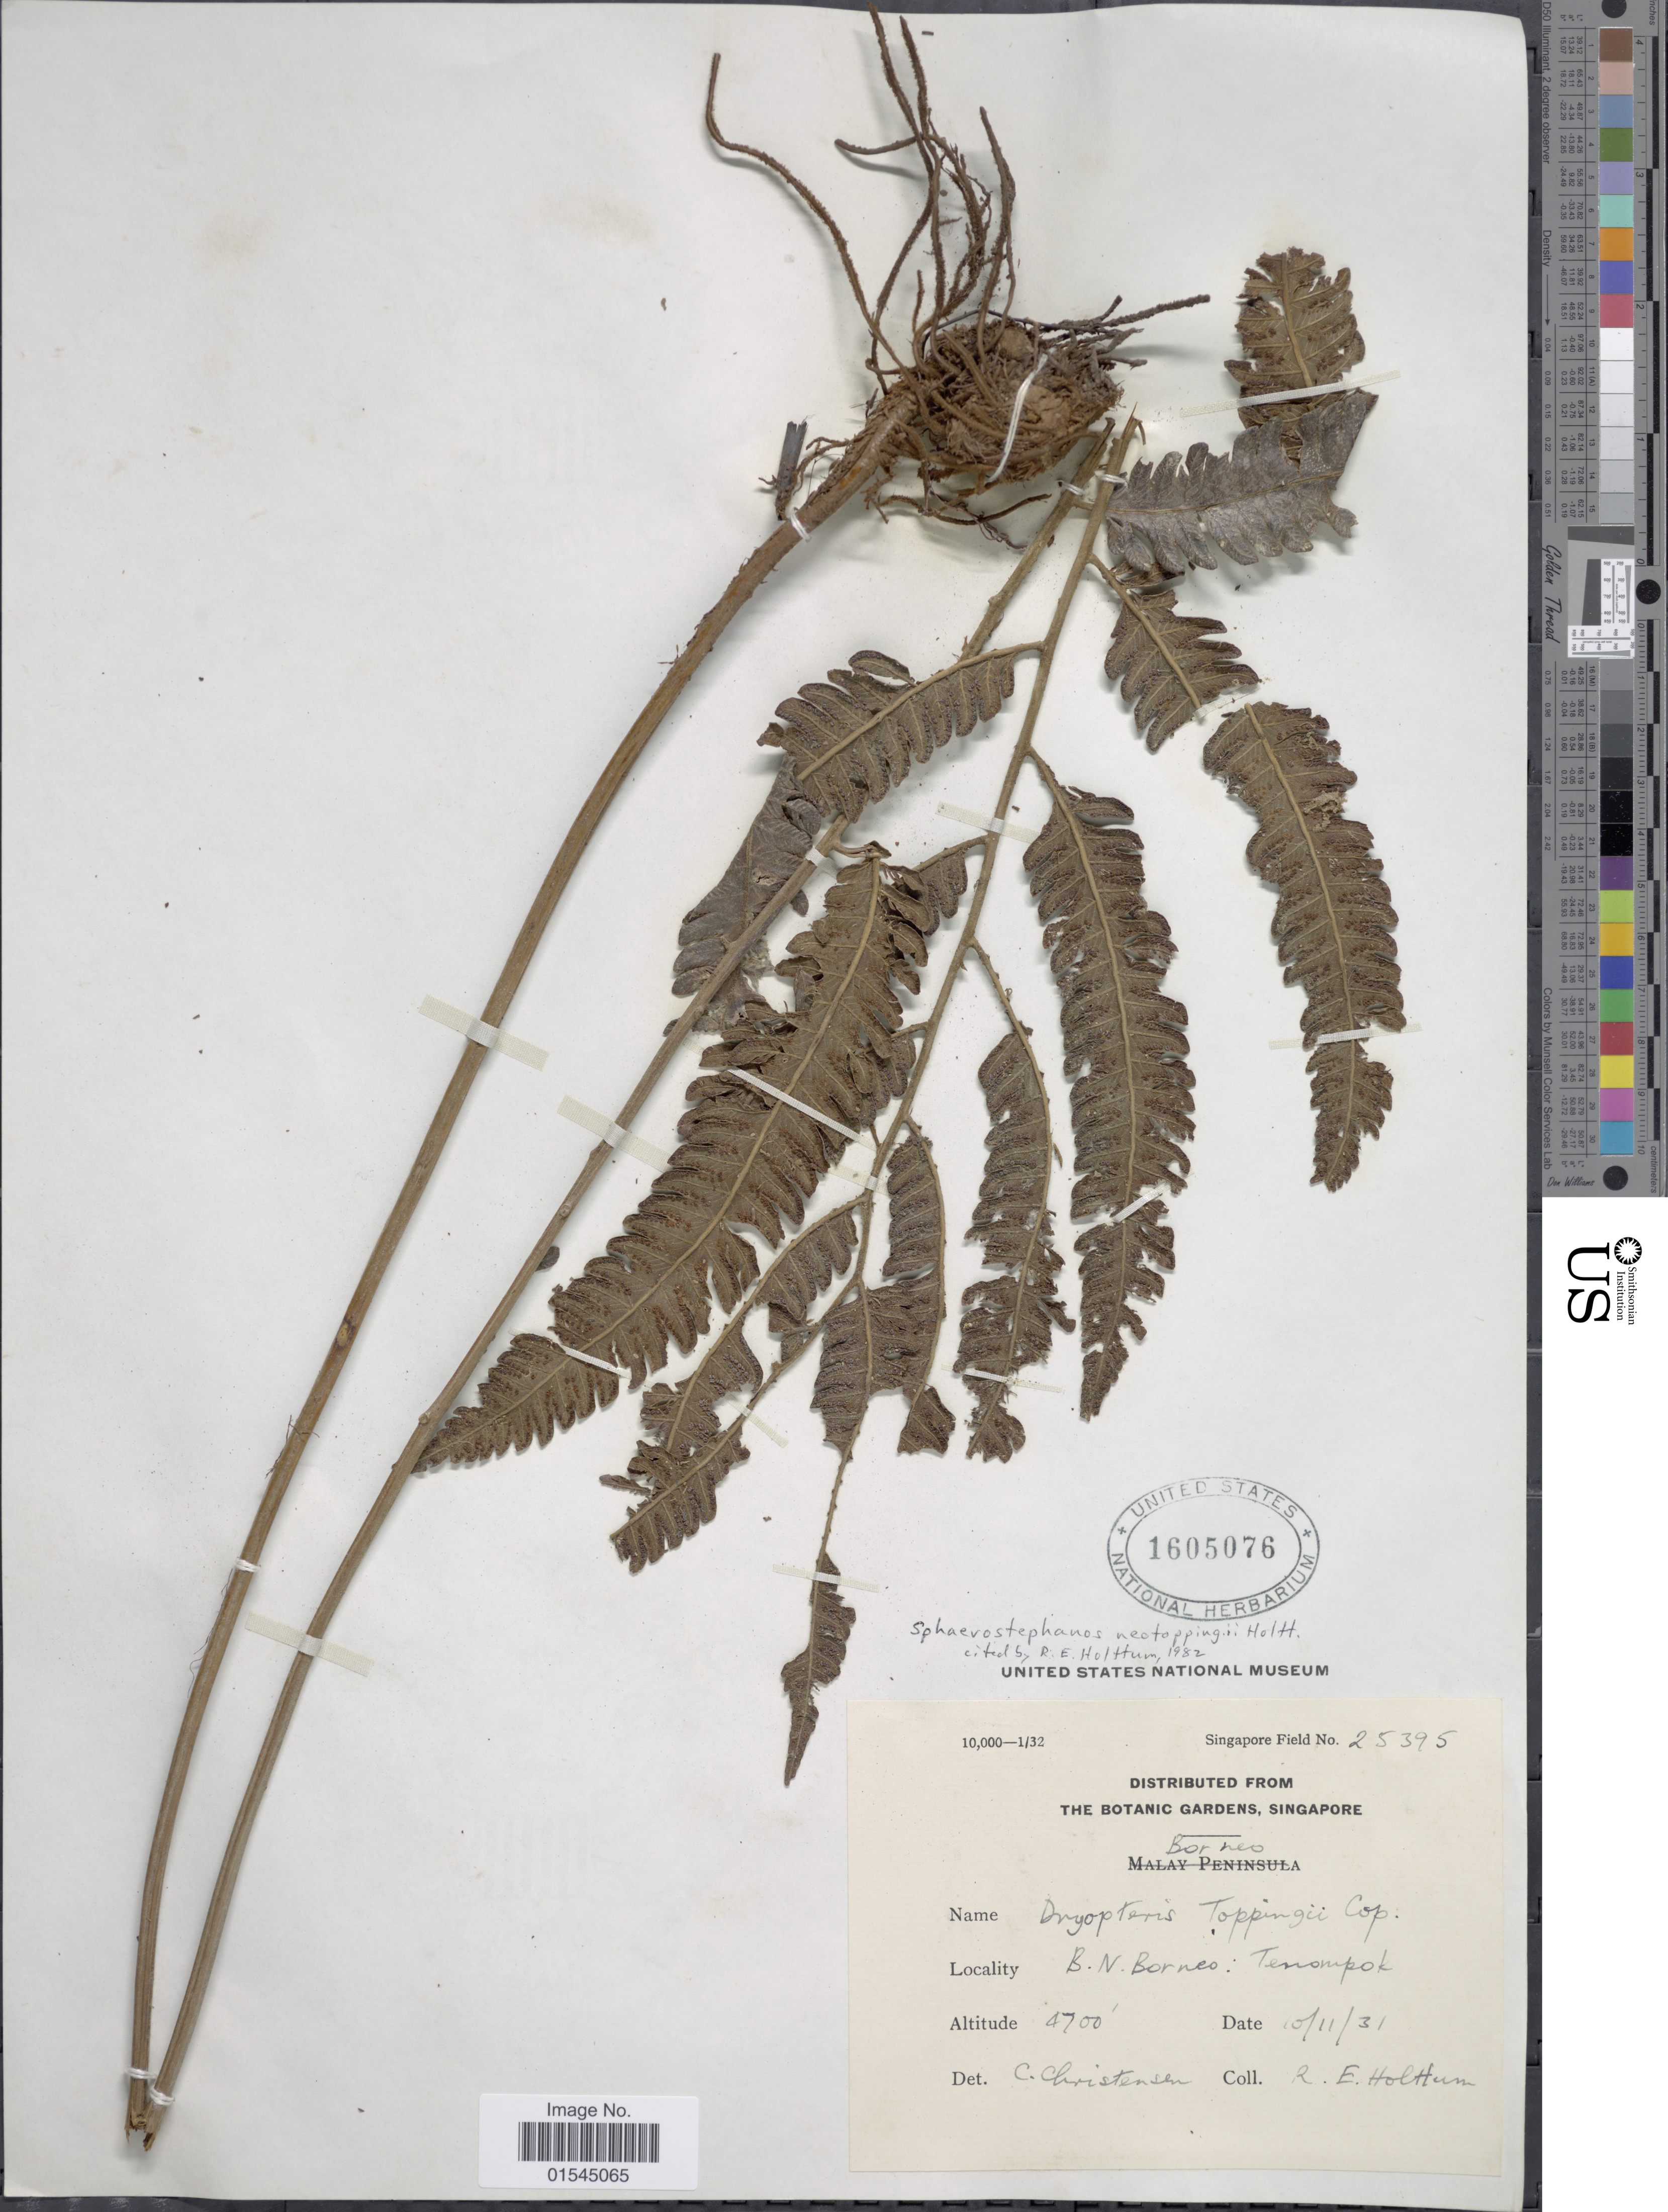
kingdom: Plantae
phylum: Tracheophyta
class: Polypodiopsida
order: Polypodiales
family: Thelypteridaceae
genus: Sphaerostephanos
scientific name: Sphaerostephanos neotoppingii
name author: Holttum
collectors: R. E. Holttum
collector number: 25395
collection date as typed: Transcribed d/m/y: 10/11/31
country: Malaysia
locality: B.N. Borneo: Tenompok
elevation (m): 1433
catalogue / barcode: US 1605076